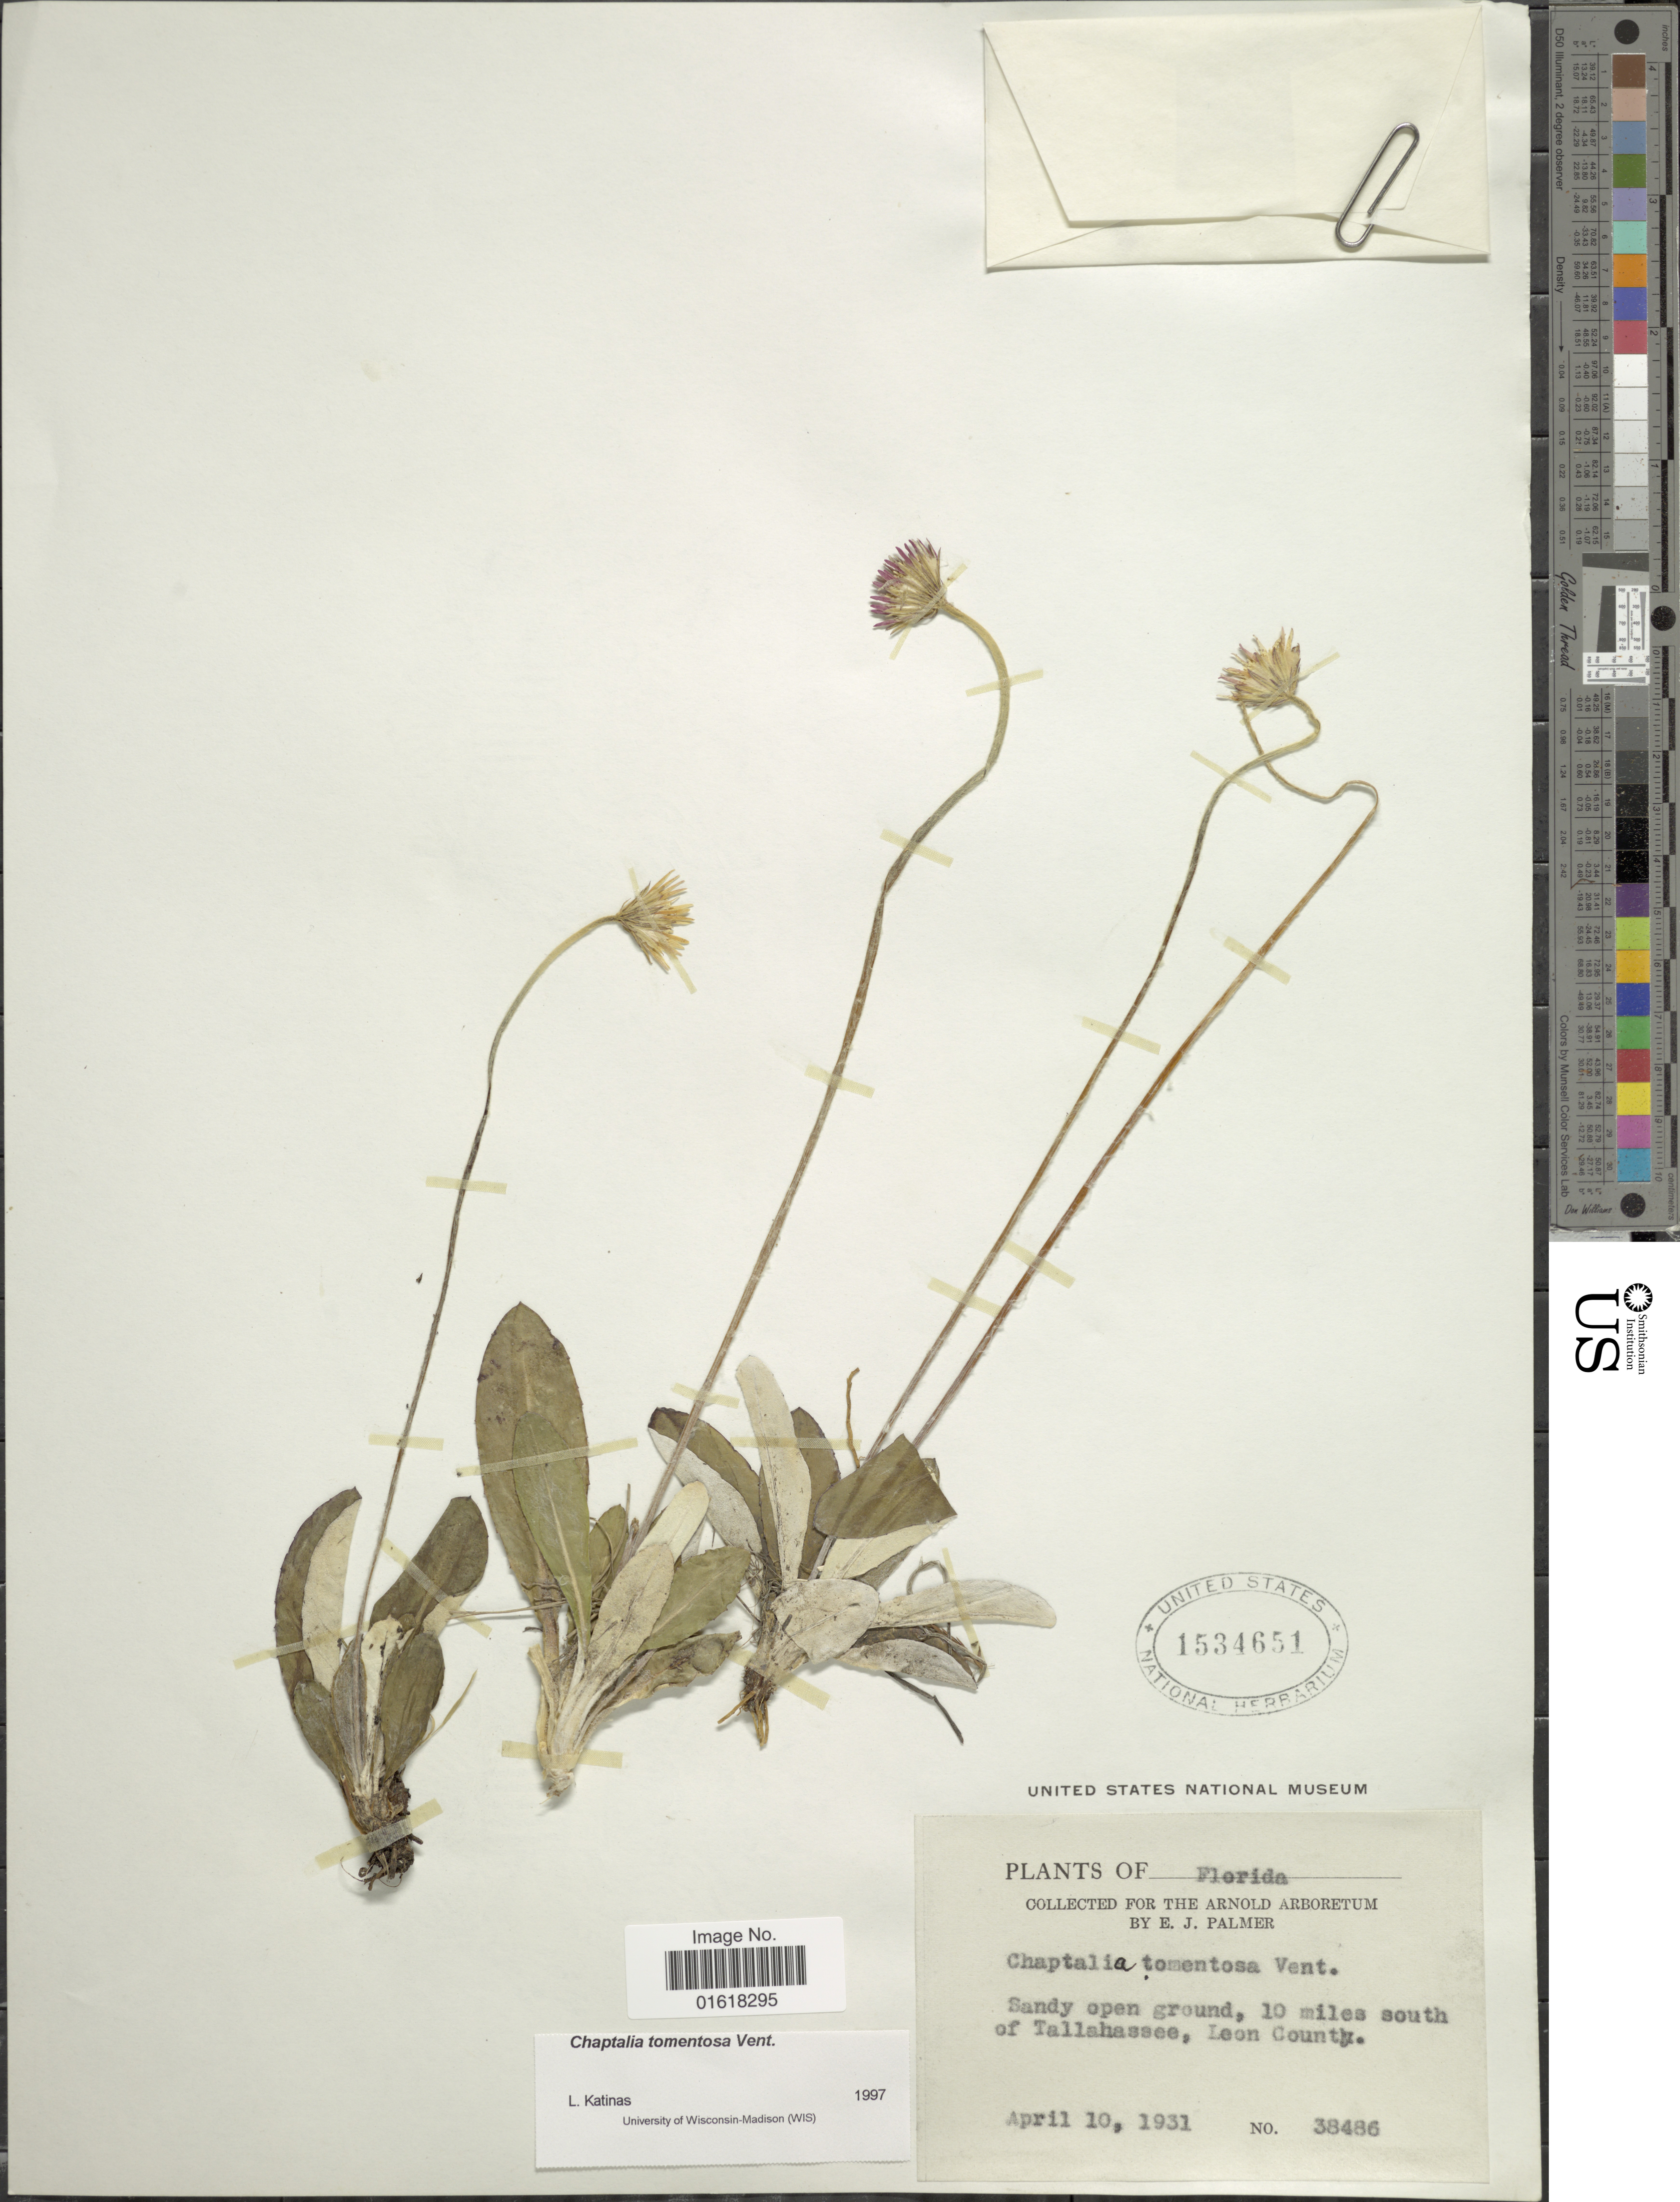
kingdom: Plantae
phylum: Tracheophyta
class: Magnoliopsida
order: Asterales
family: Asteraceae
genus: Chaptalia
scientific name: Chaptalia tomentosa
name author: Vent.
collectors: E. J. Palmer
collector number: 38486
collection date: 1931-04-10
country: United States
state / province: Florida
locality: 10 miles south of Tallahassee, Leon County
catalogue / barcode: US 1534651